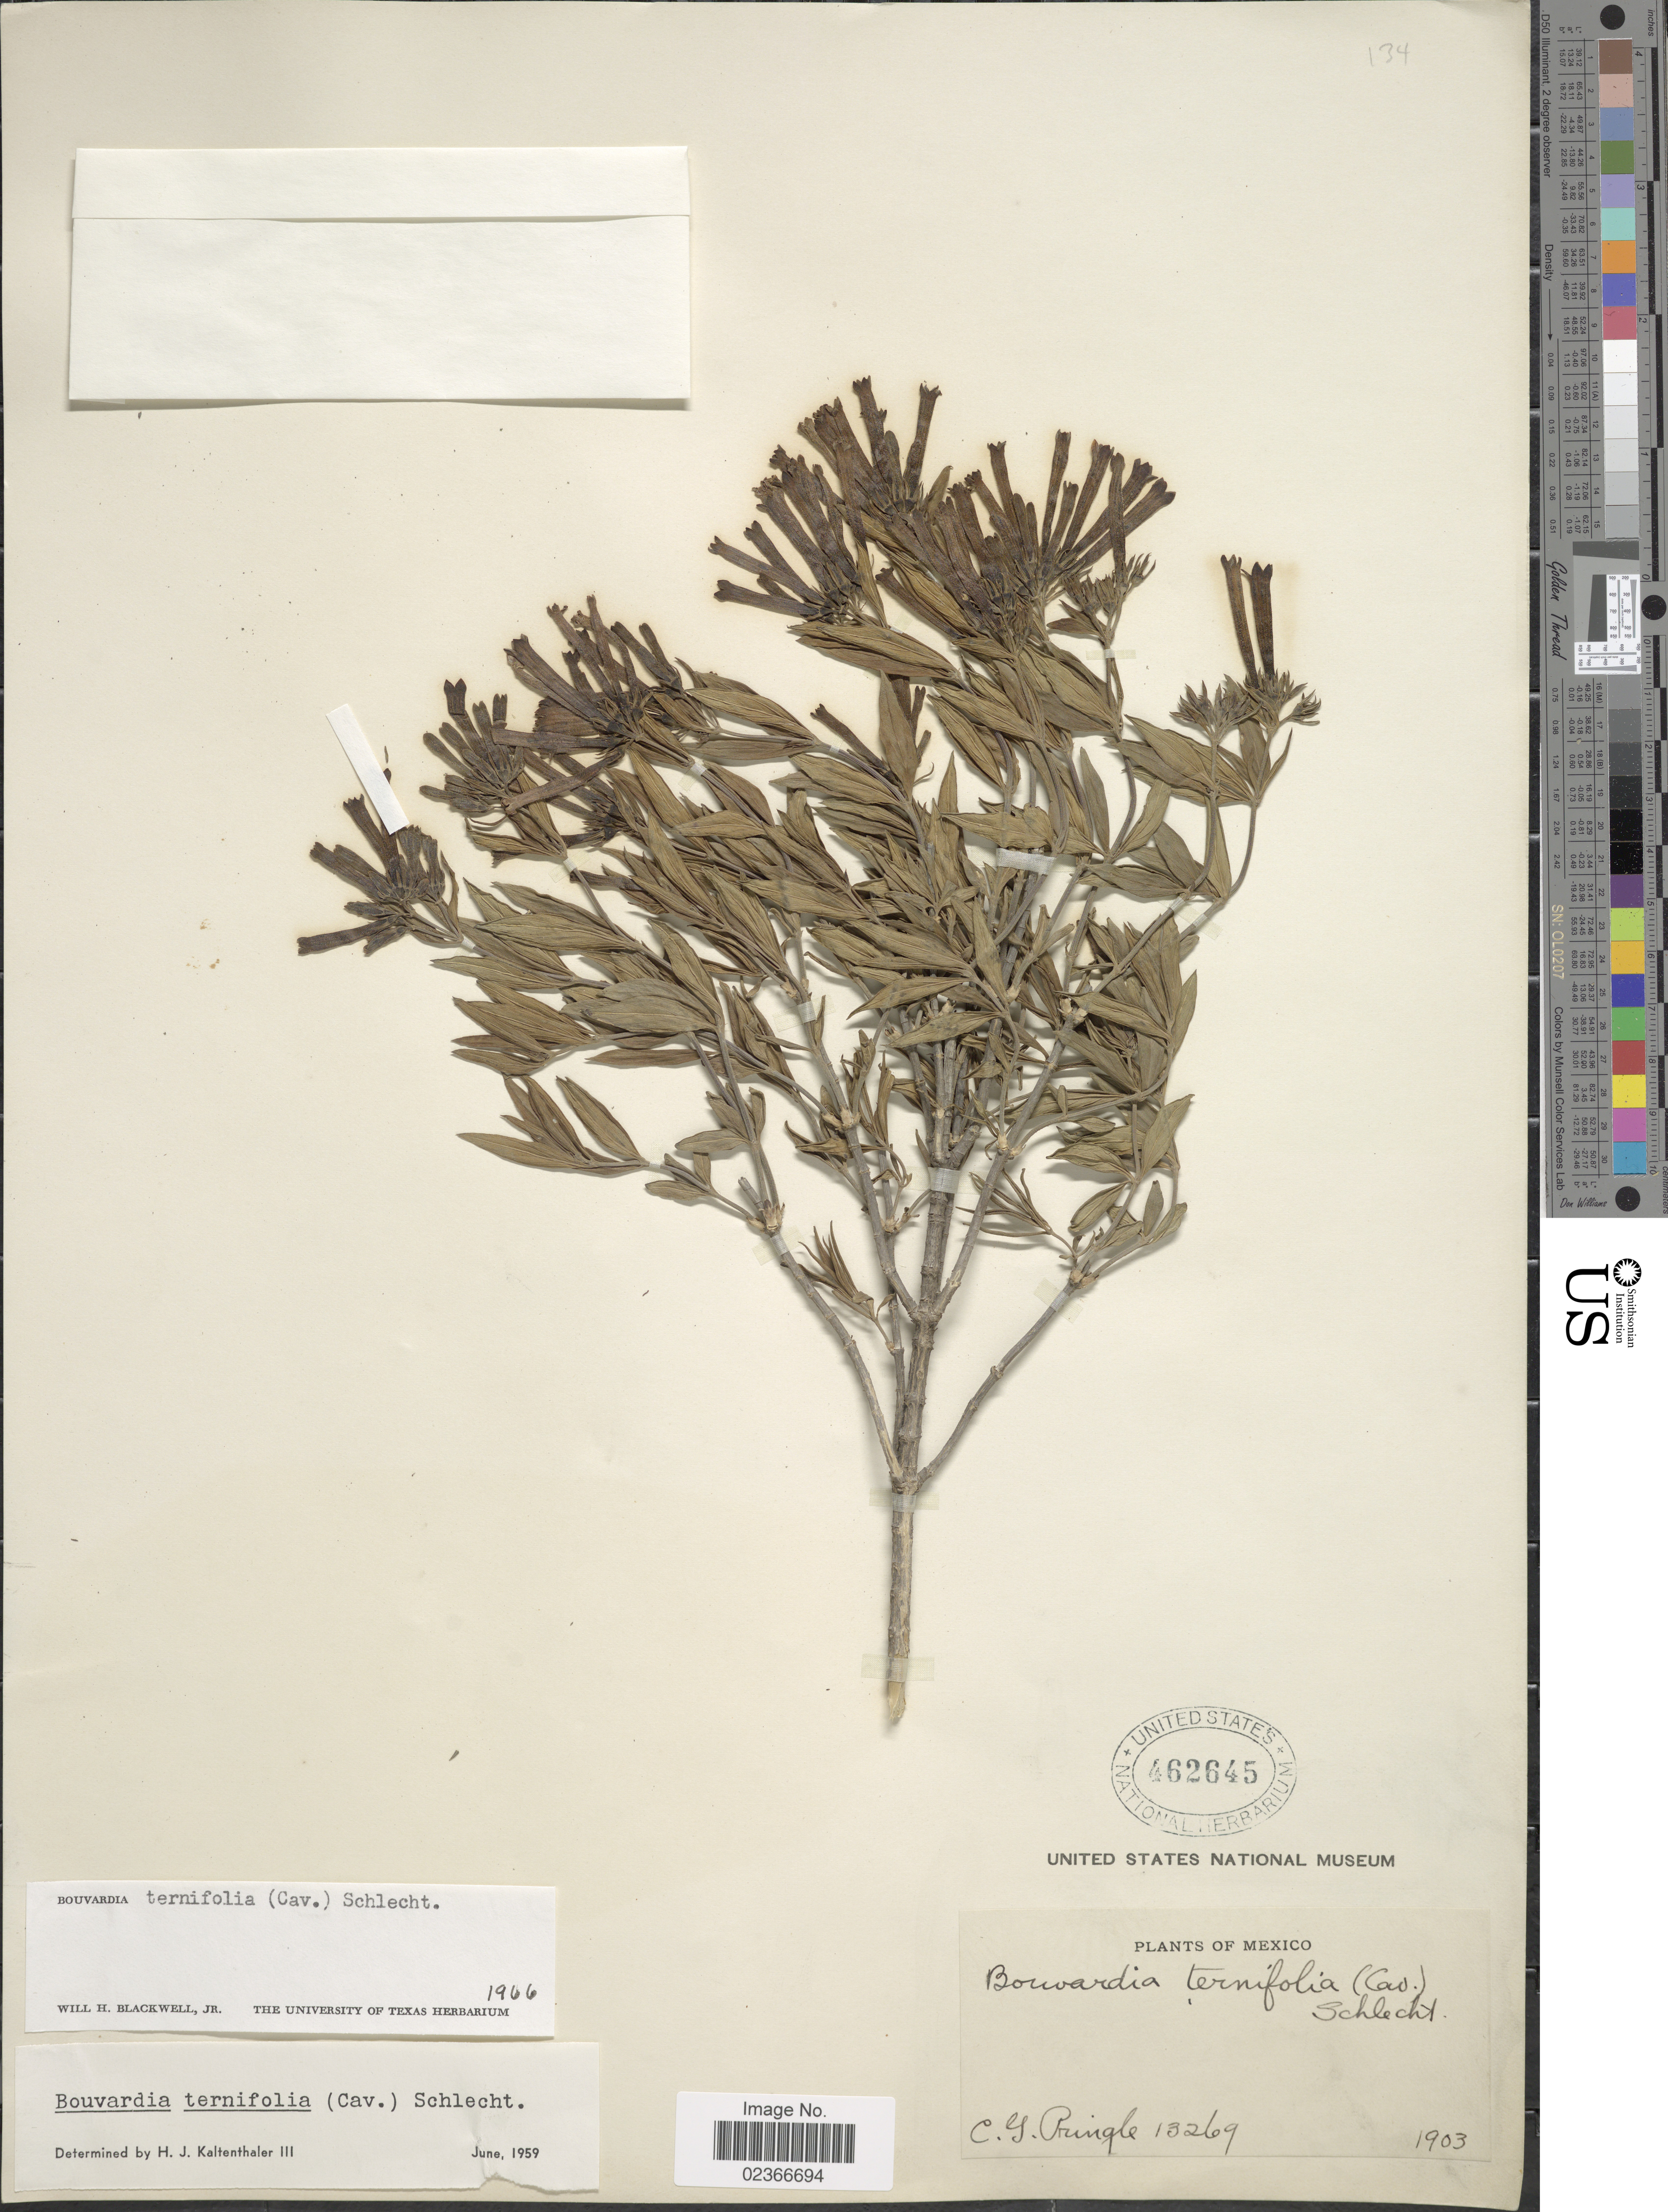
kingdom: Plantae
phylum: Tracheophyta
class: Magnoliopsida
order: Gentianales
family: Rubiaceae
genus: Bouvardia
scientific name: Bouvardia ternifolia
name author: (Cav.) Schltdl.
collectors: C. G. Pringle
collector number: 13269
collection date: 1903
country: Mexico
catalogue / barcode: US 462645